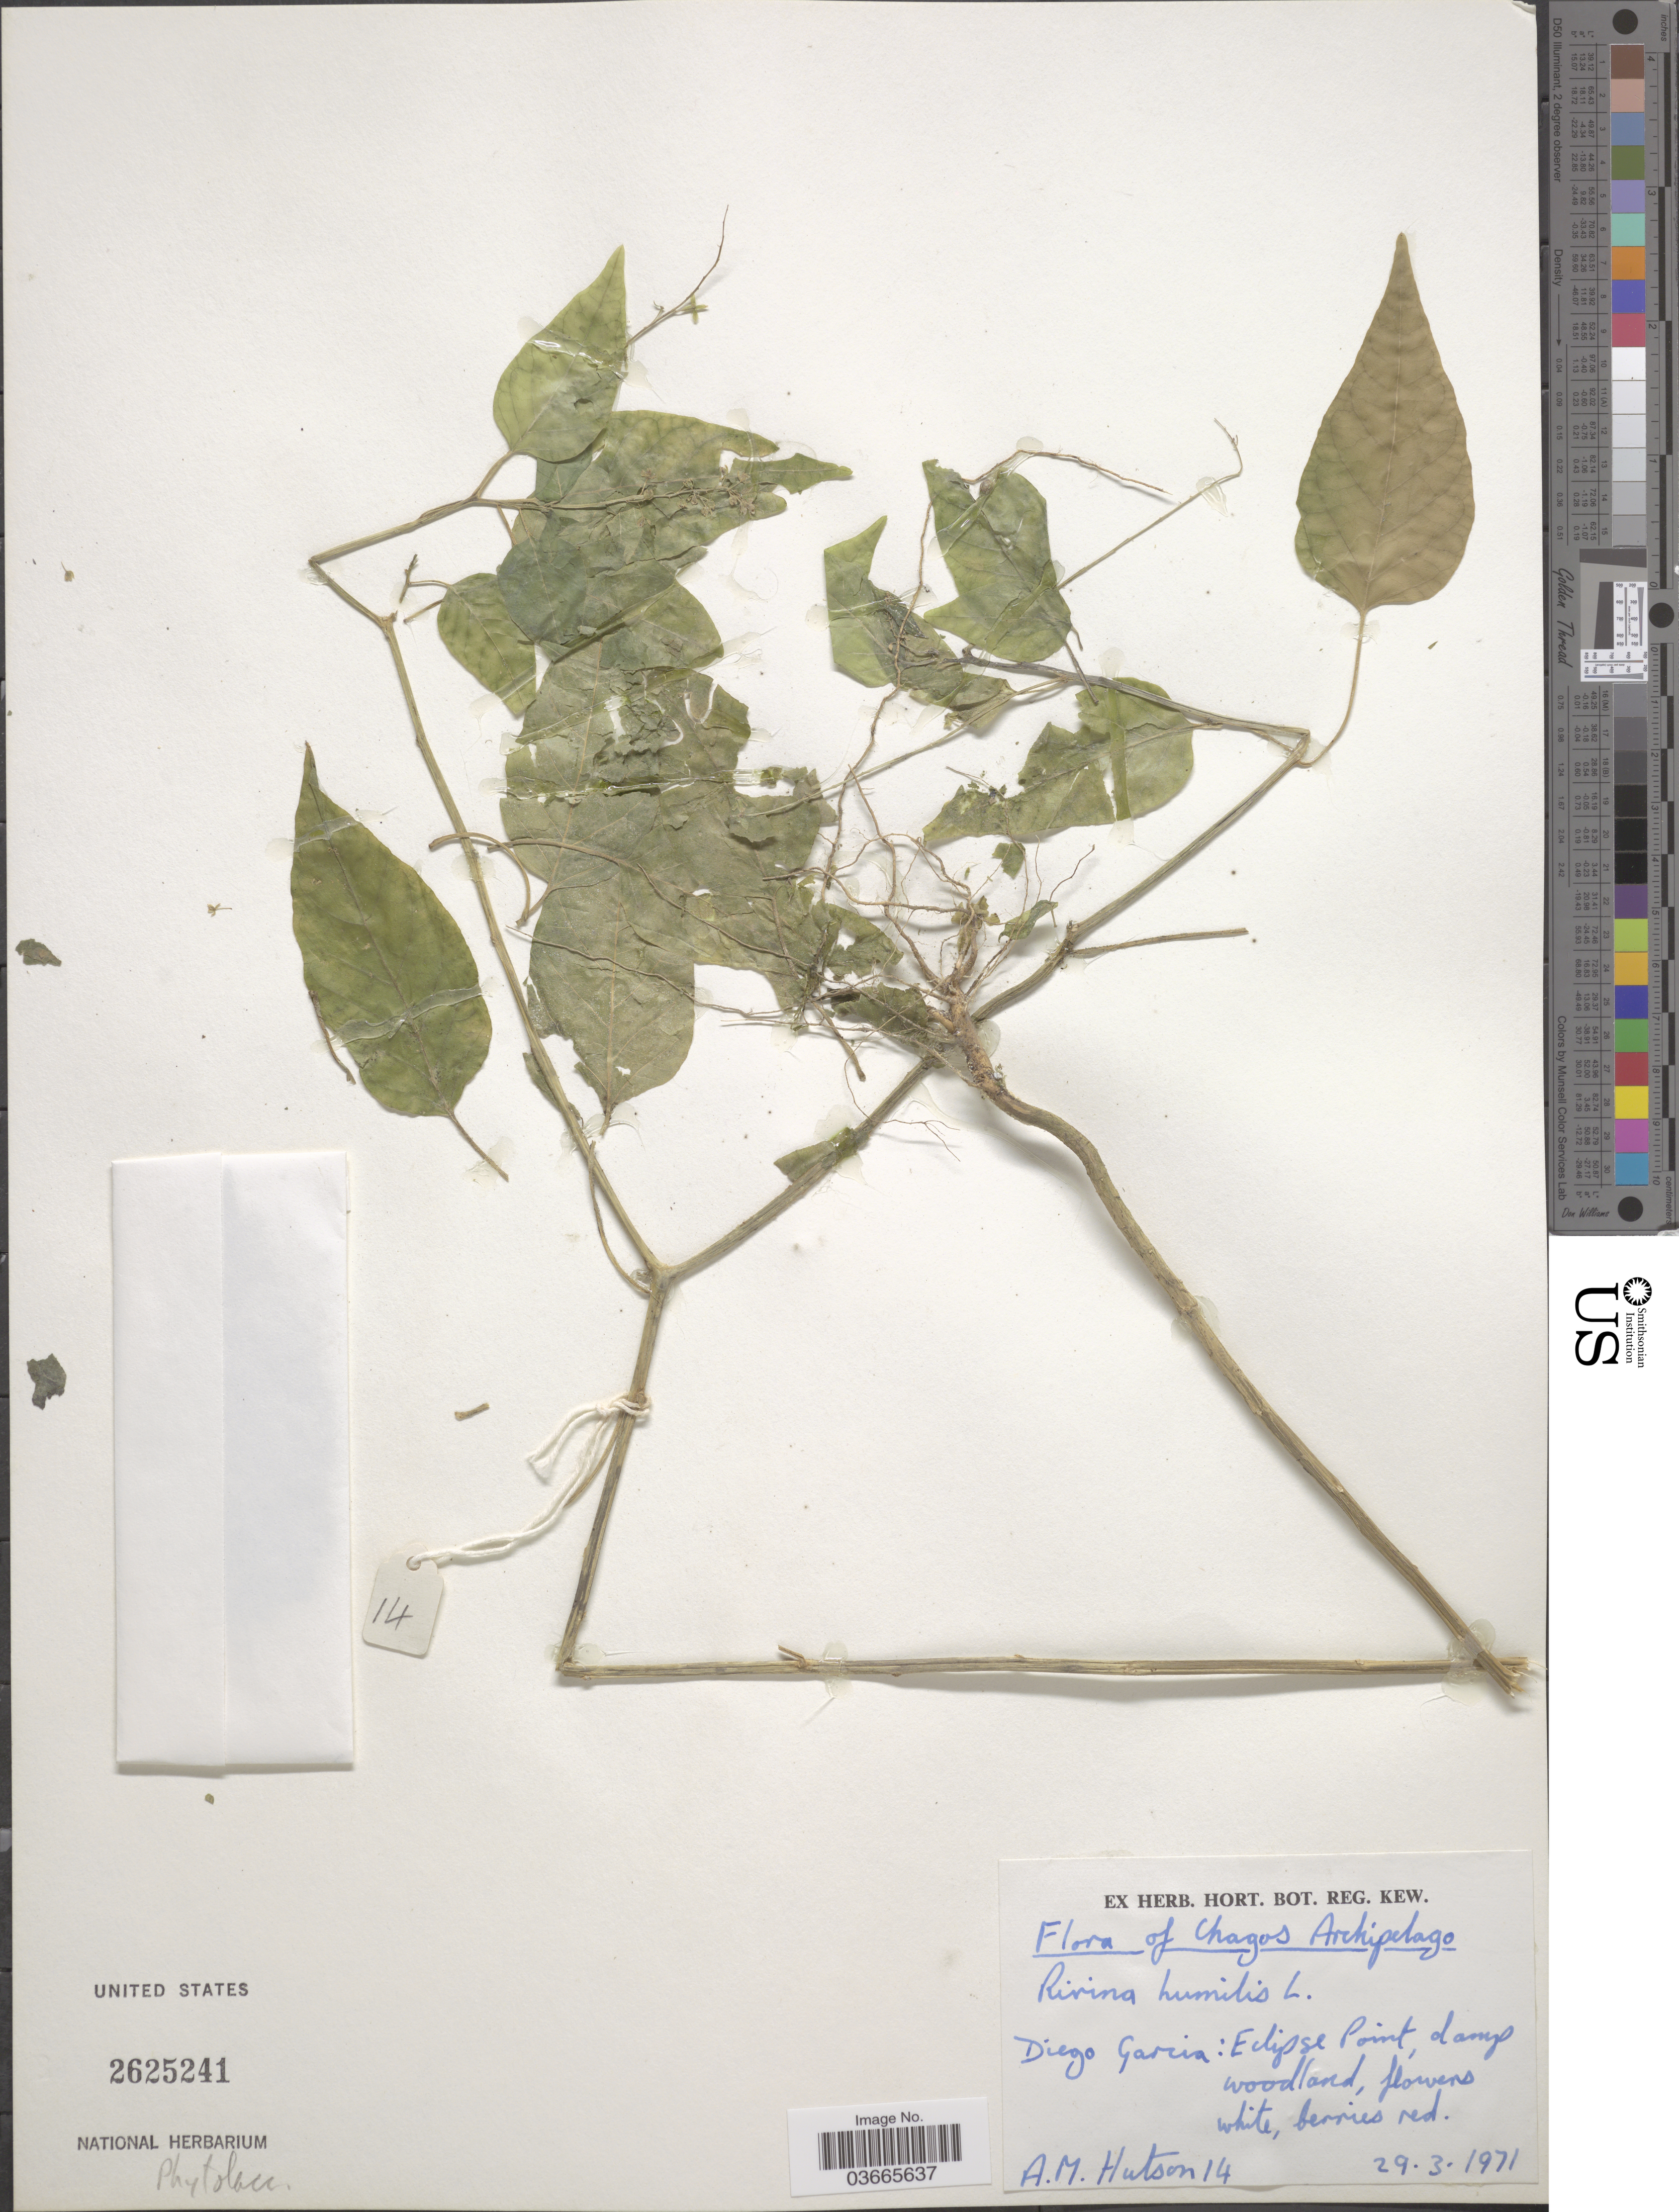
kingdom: Plantae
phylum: Tracheophyta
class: Magnoliopsida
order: Caryophyllales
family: Phytolaccaceae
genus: Rivina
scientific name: Rivina humilis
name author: L.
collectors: A. Hutson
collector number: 14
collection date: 1971-03-29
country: British Indian Ocean Territory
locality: Chagos Archipelago. Diego Garcia: Eclipse Point.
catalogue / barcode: US 2625241